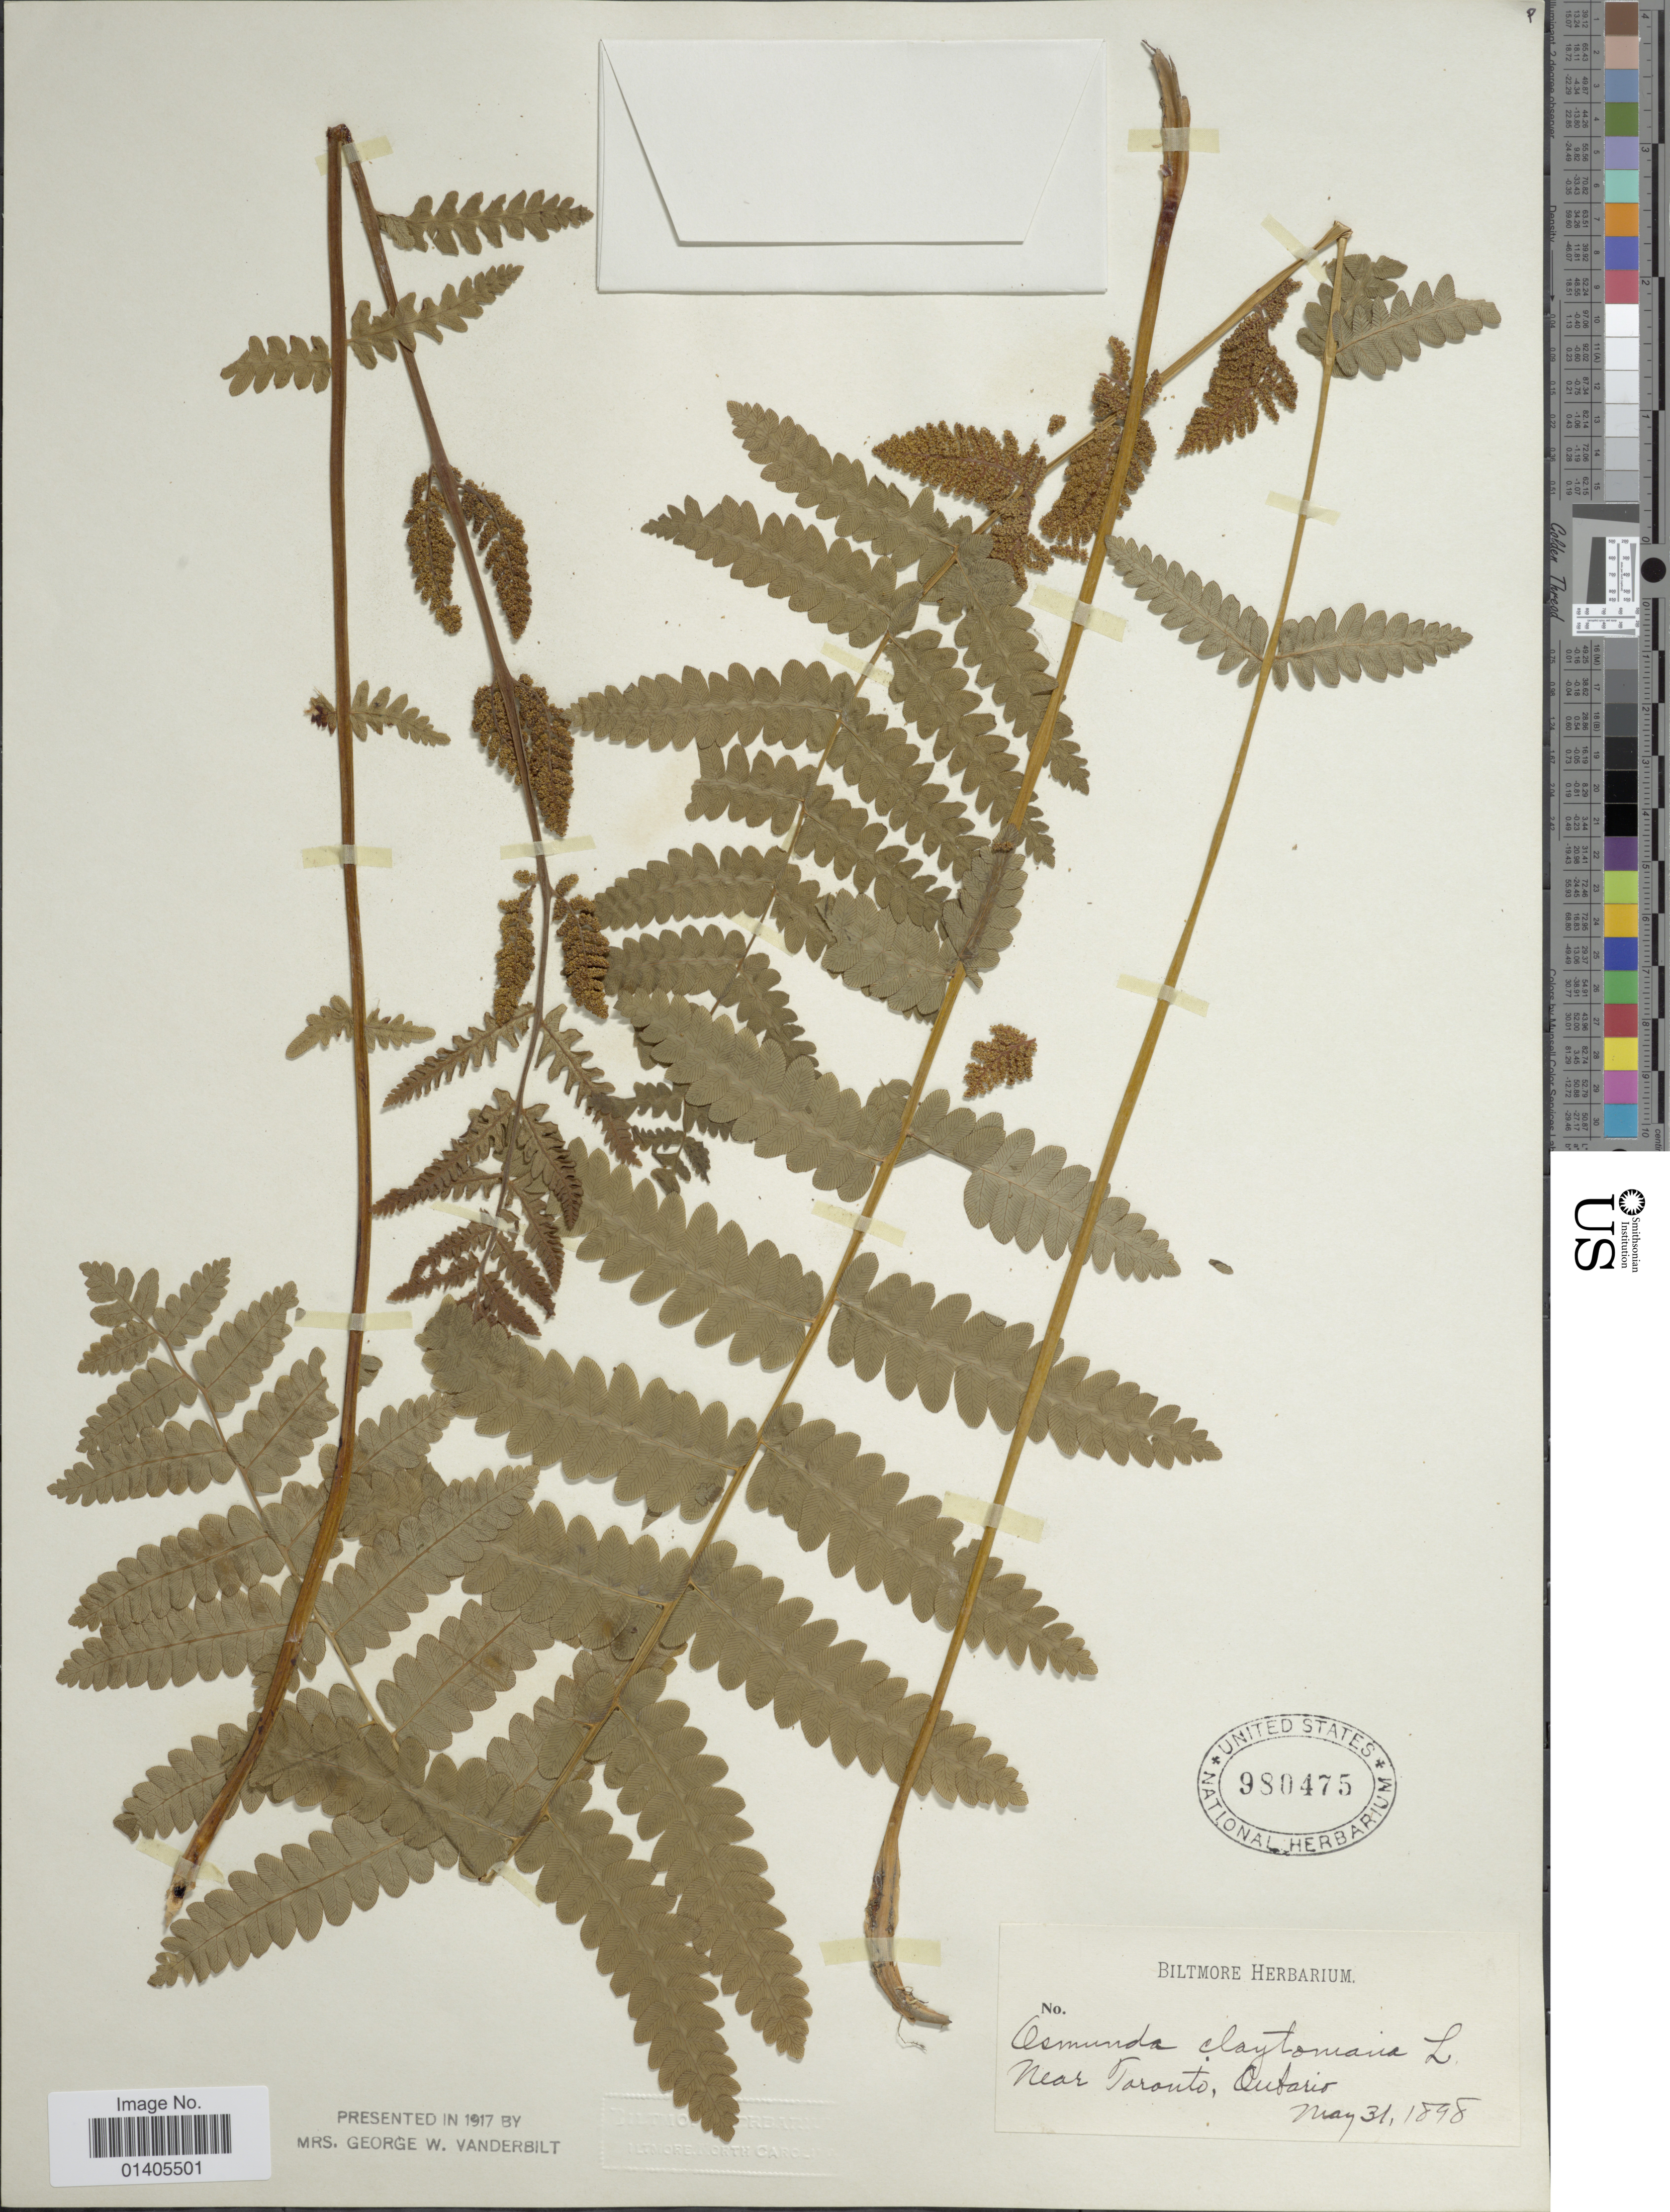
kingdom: Plantae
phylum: Tracheophyta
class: Polypodiopsida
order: Osmundales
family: Osmundaceae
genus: Osmunda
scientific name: Osmunda claytoniana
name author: (L.) Tagawa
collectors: ex herb. Biltmore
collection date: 1898-05-31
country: Canada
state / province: Ontario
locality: Near Toronto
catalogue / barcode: US 980475